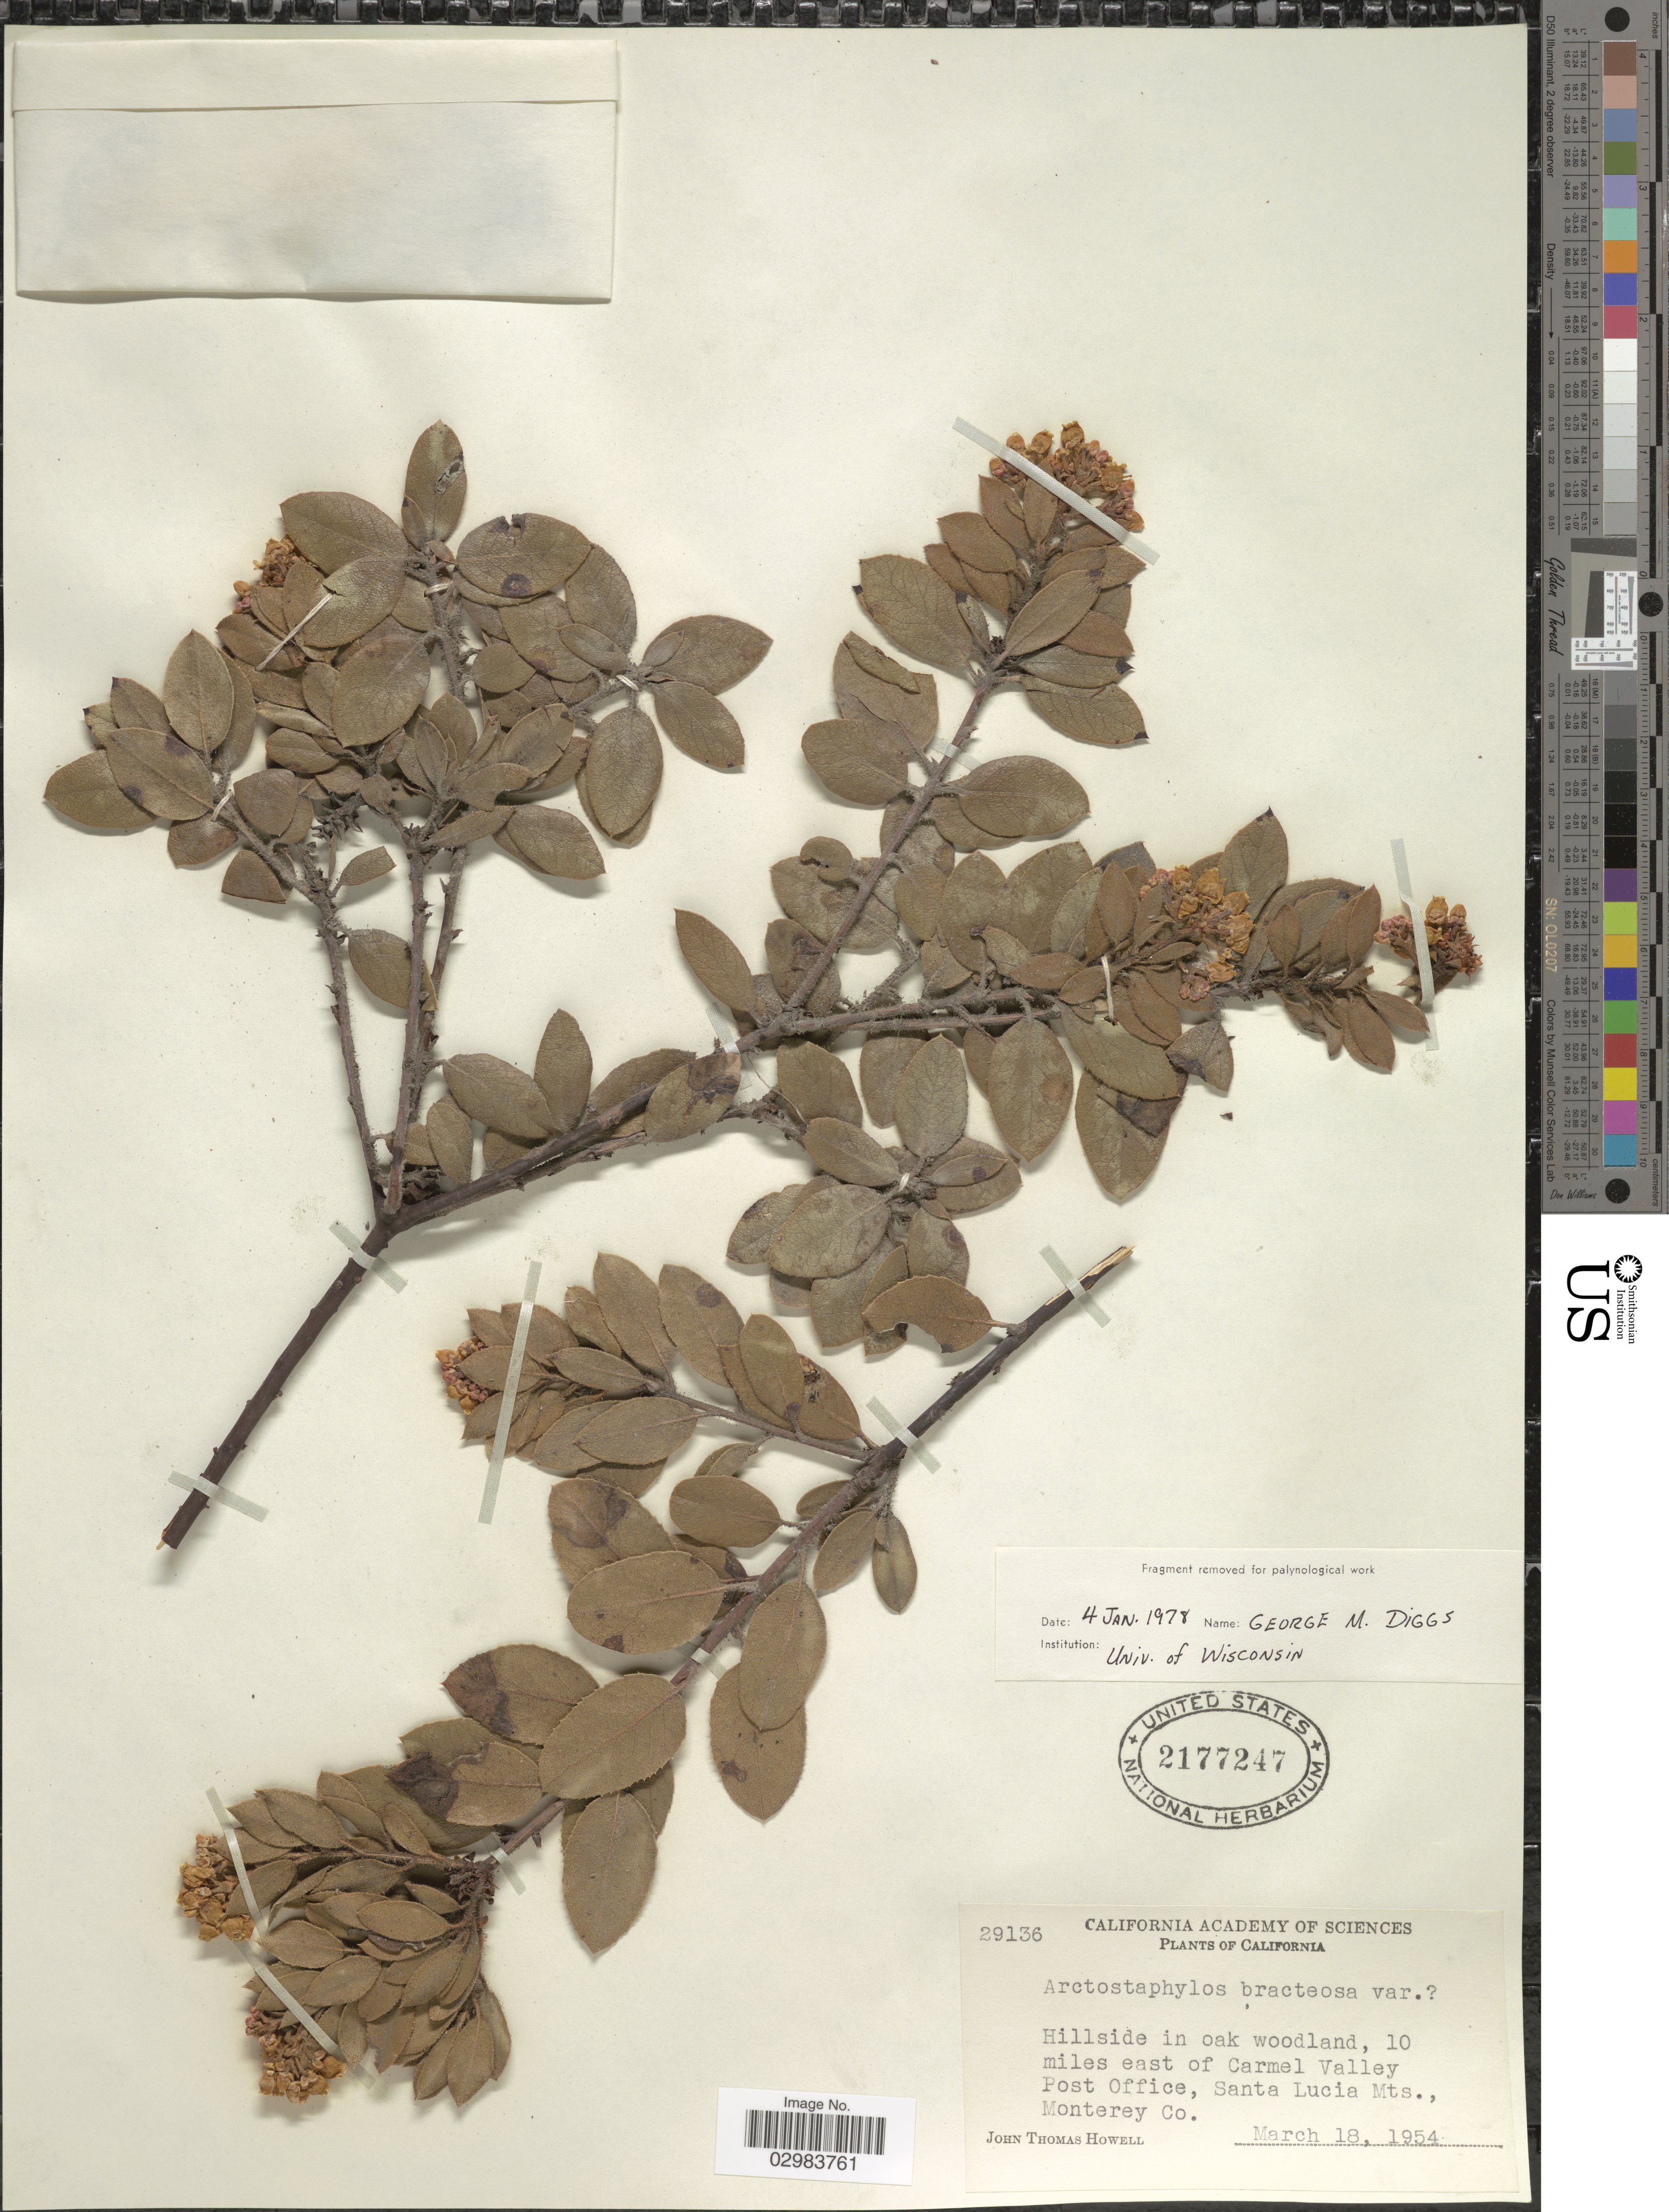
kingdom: Plantae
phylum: Tracheophyta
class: Magnoliopsida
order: Ericales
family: Ericaceae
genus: Arctostaphylos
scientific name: Arctostaphylos bracteosa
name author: (DC.) Abrams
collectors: J. T. Howell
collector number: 29136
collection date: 1954-03-18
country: United States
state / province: California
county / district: Monterey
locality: Hillside in oak woodland, 10 miles east of Carmel Valley Post Office, Santa Lucia Mts., Monterey Co.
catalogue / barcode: US 2177247